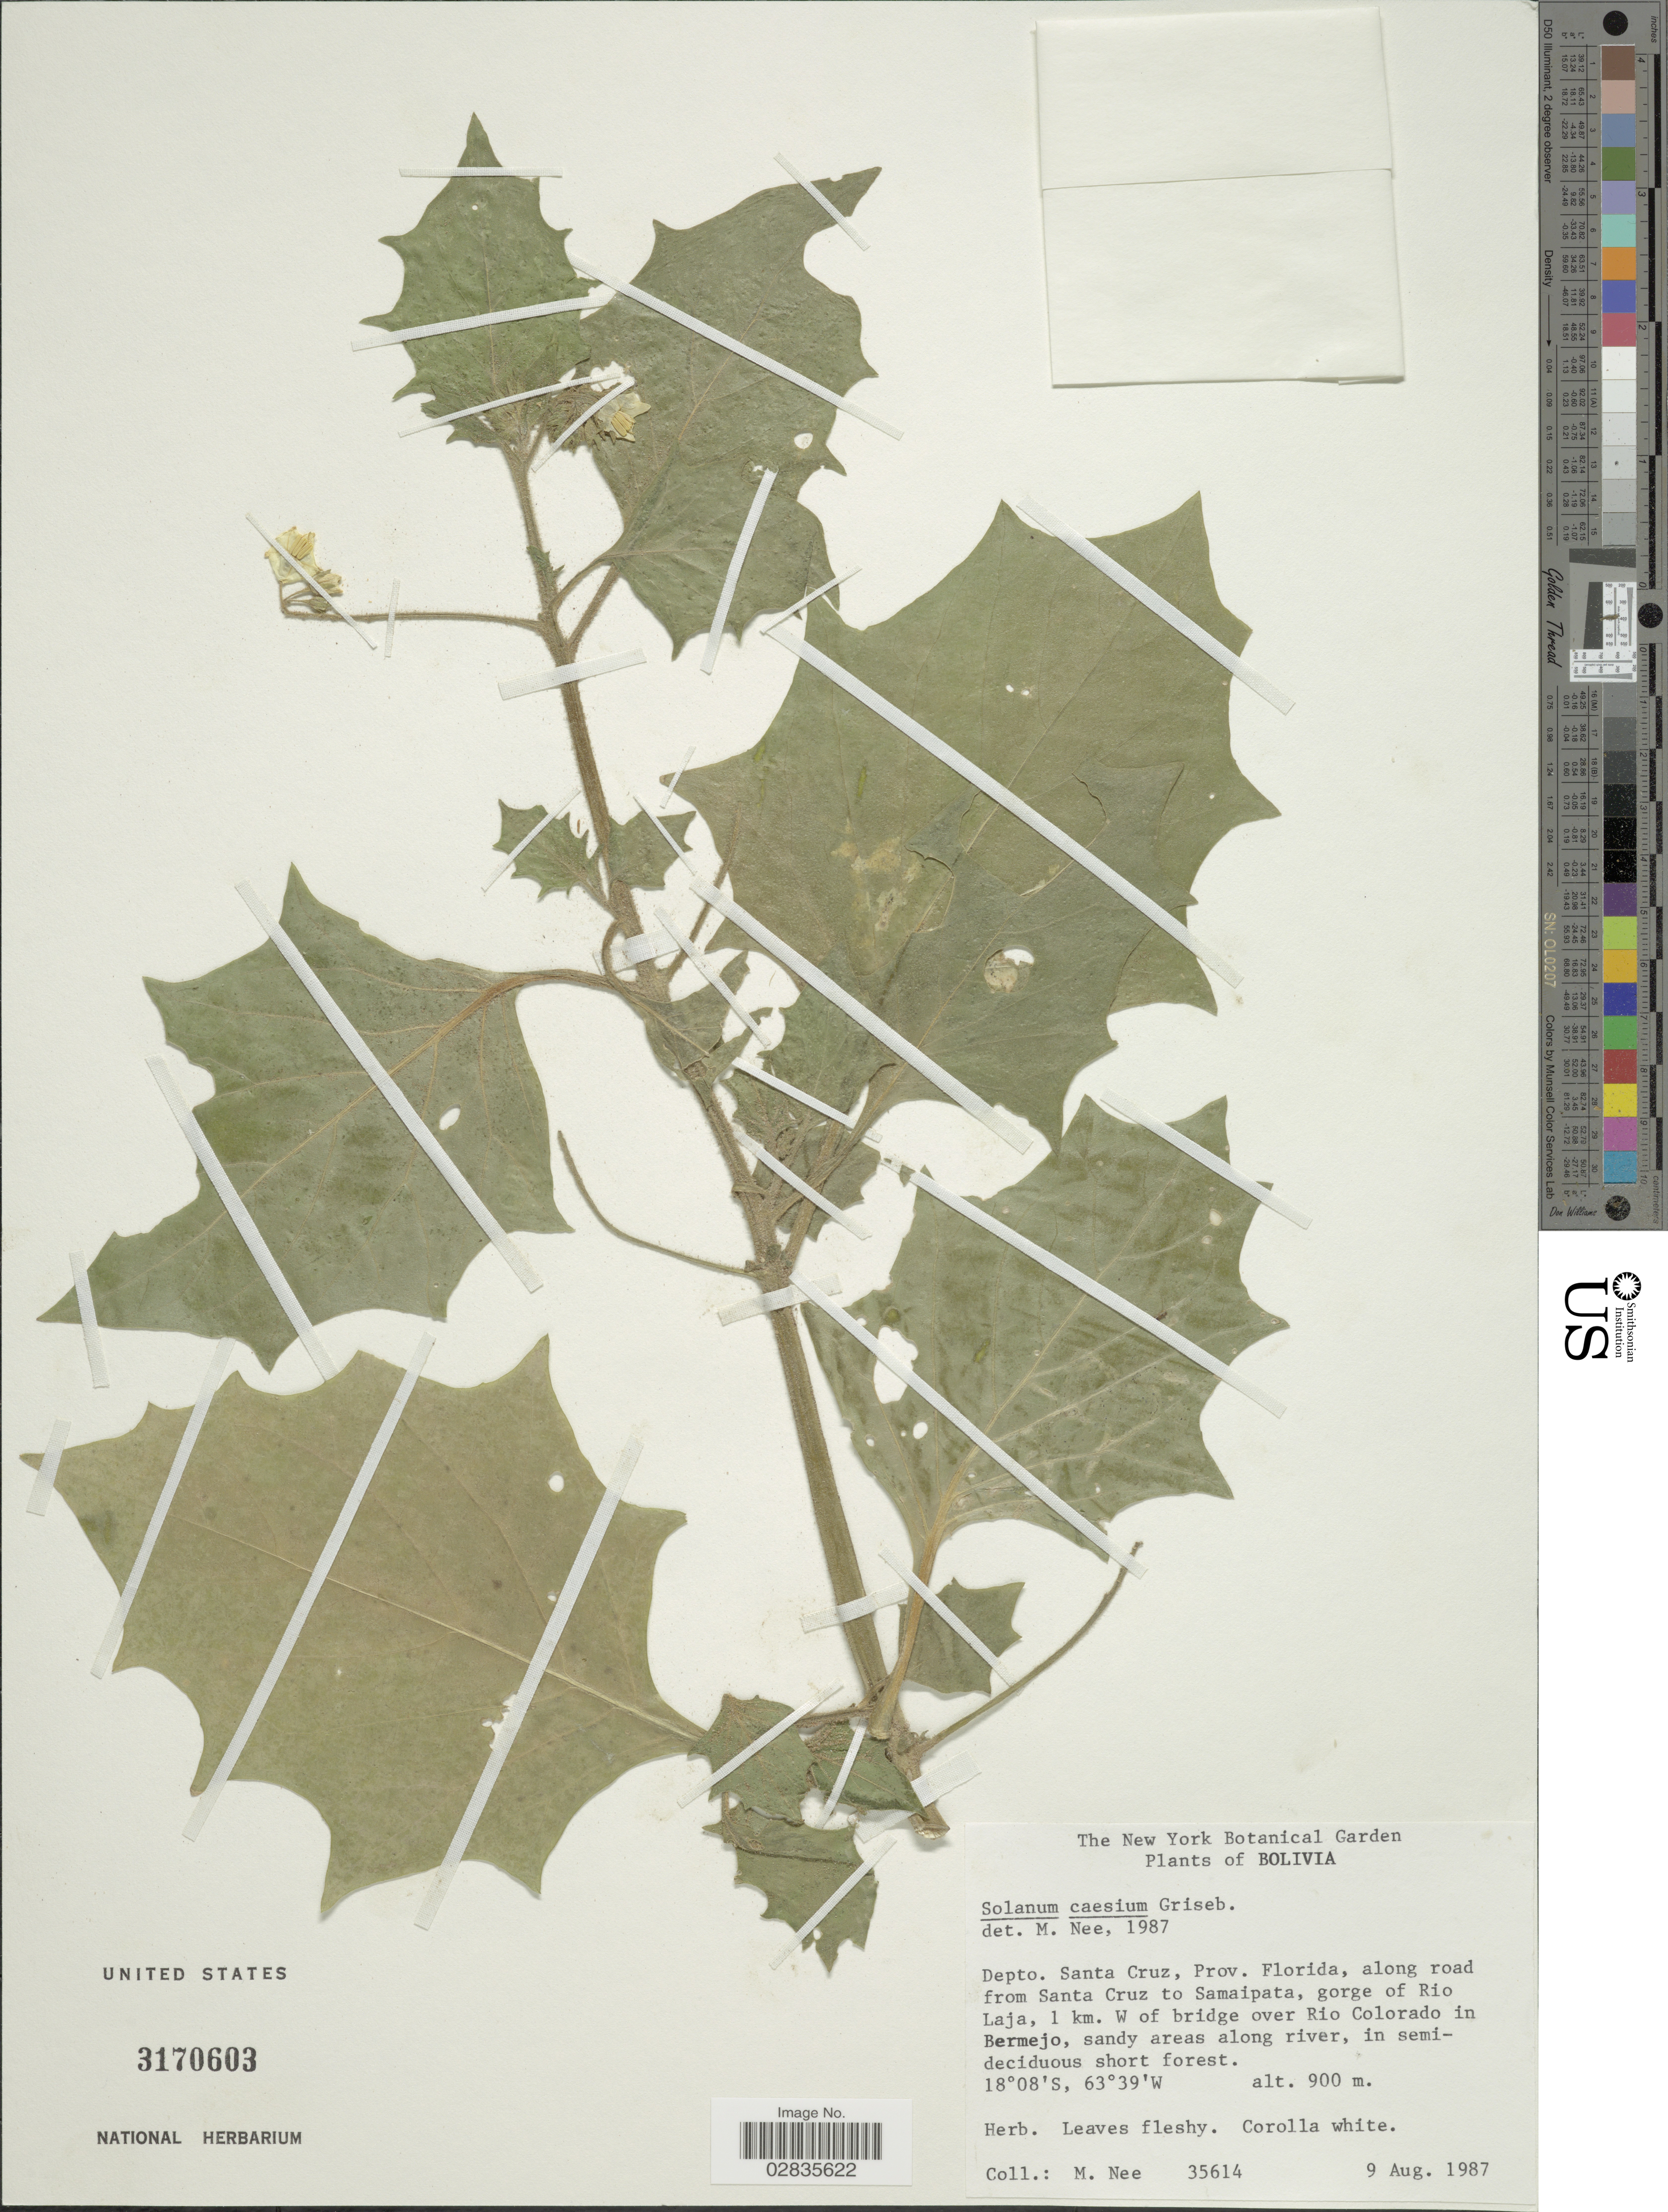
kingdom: Plantae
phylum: Tracheophyta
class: Magnoliopsida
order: Solanales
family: Solanaceae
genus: Solanum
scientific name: Solanum caesium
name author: Griseb.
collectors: M. Nee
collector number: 35614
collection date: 1987-08-09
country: Bolivia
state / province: Santa Cruz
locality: Depto. Santa Cruz, Prov. Florida, along road from Santa Cruz to Samaipata, gorge of Rio Laja, 1 km. W of bridge over Rio Colorado in Bermejo.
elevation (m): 900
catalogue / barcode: US 3170603